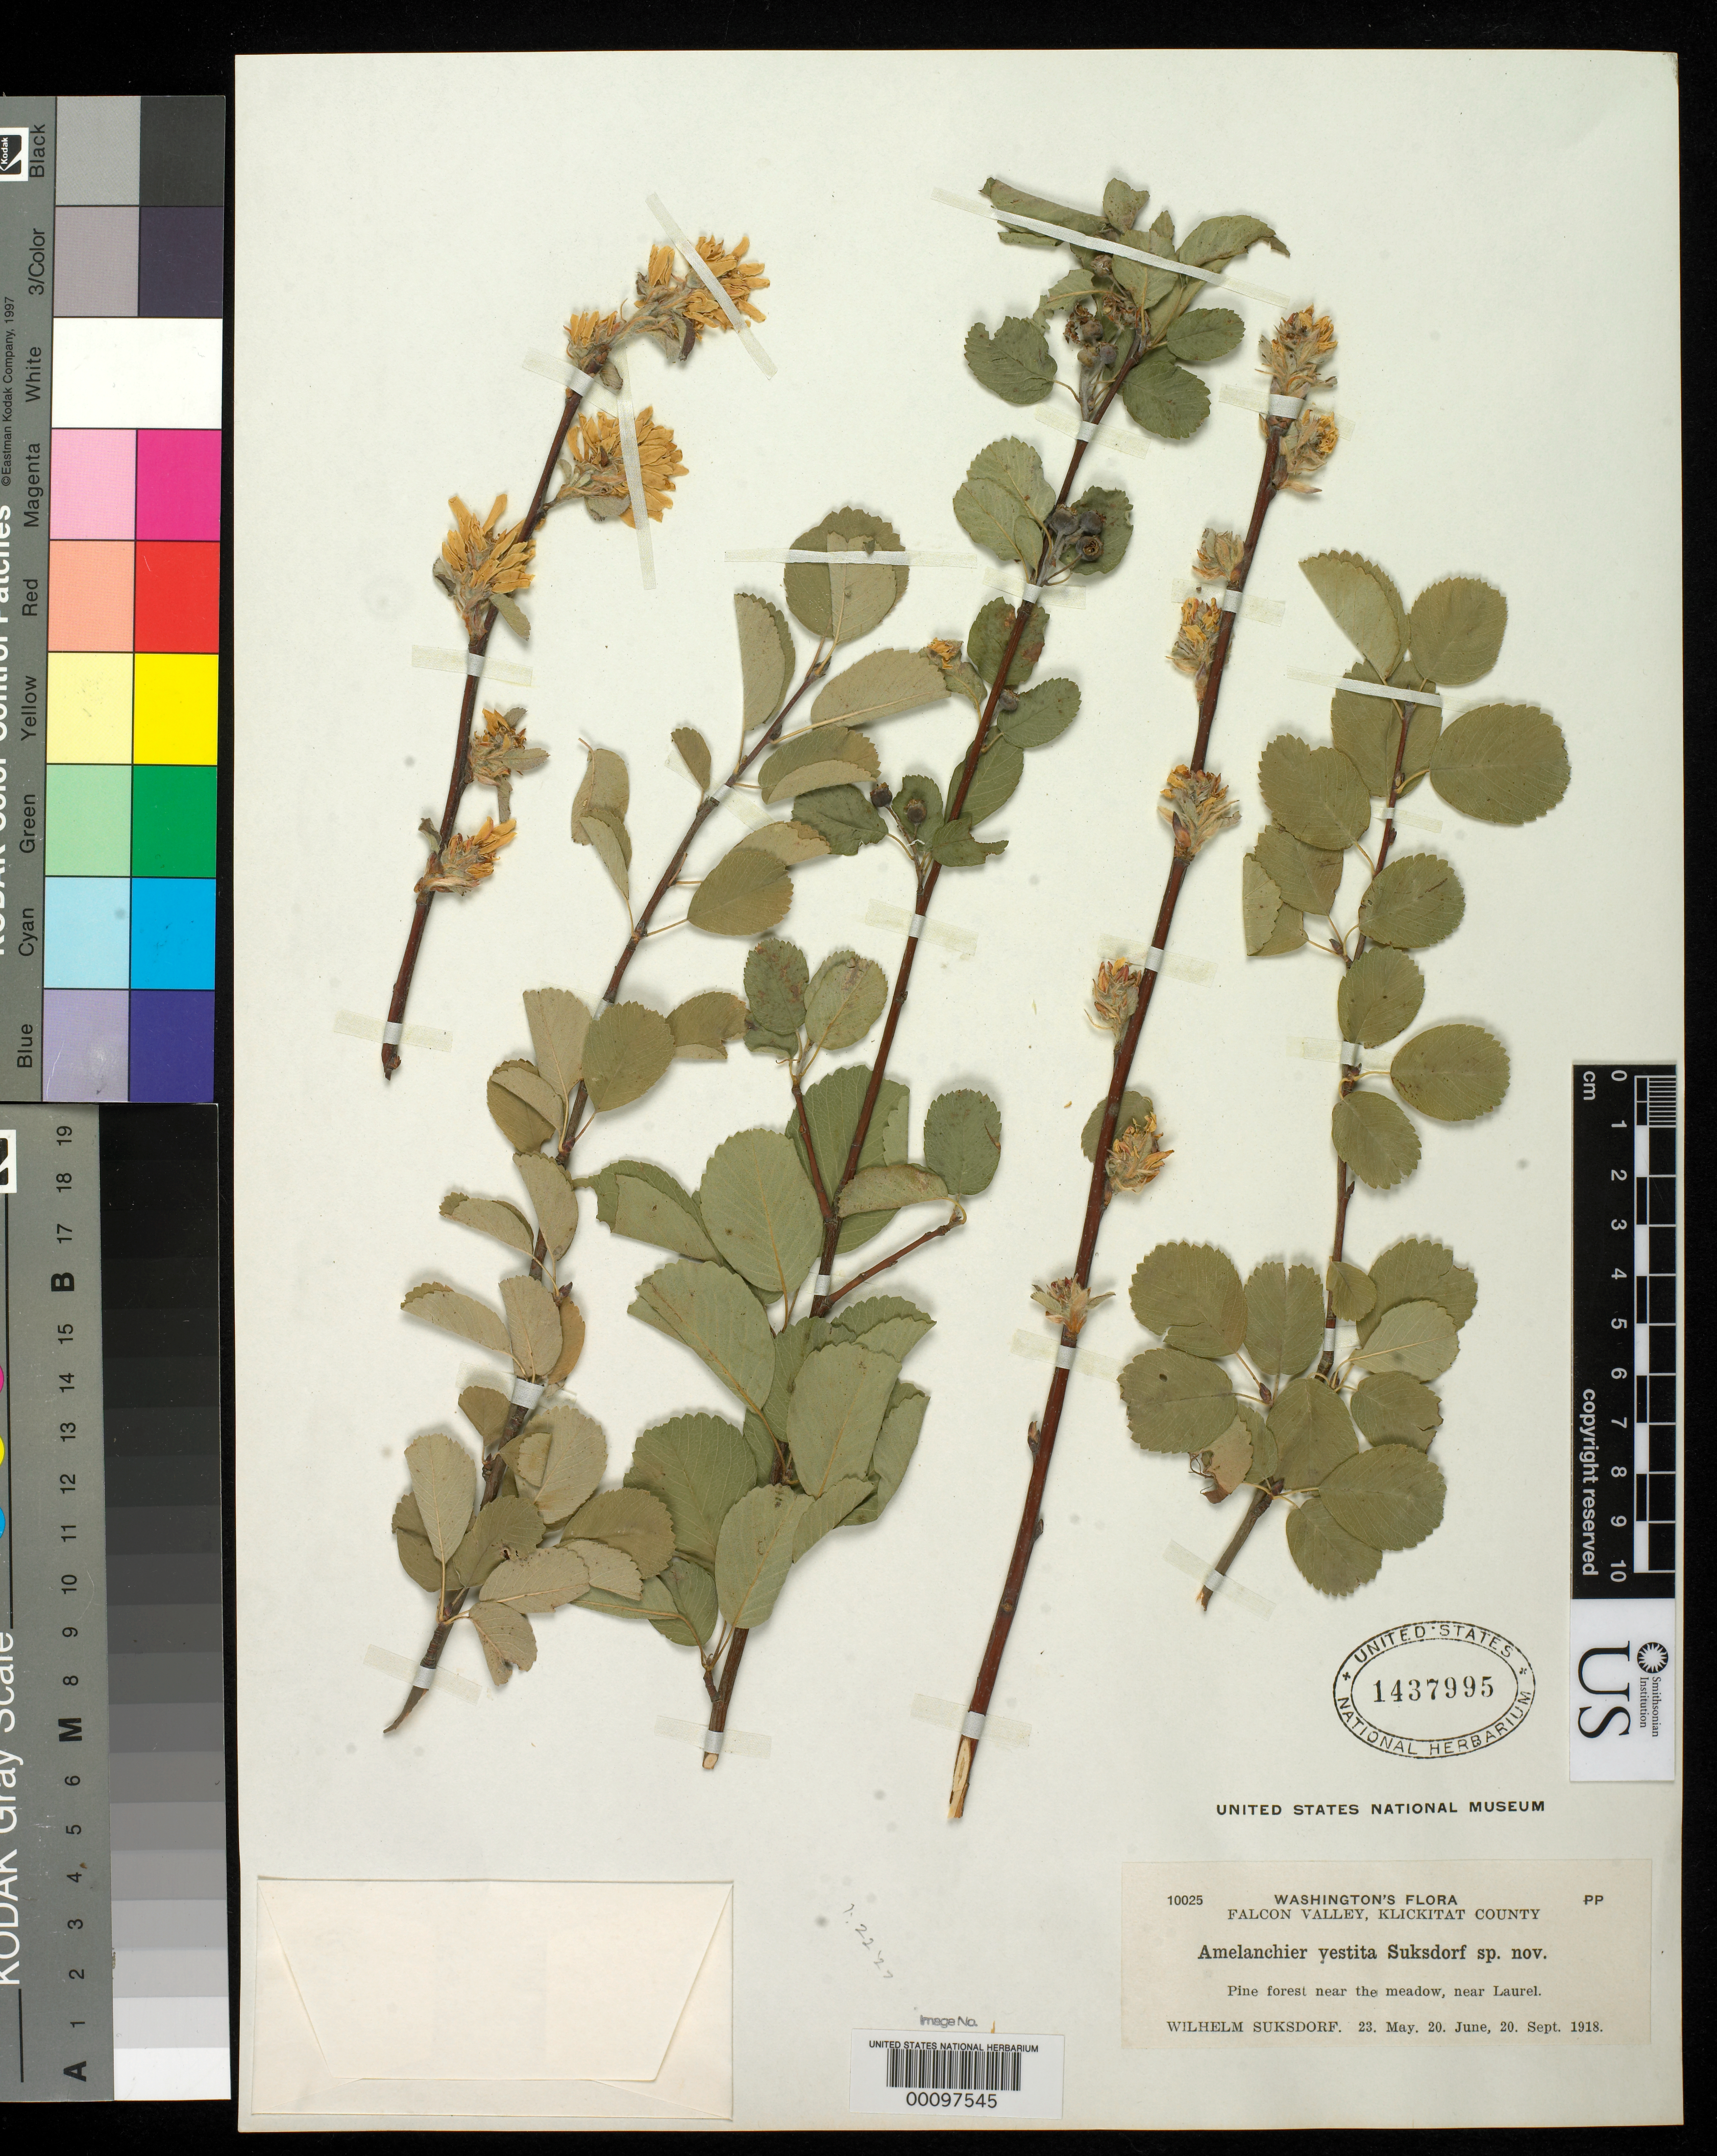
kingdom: Plantae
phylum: Tracheophyta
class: Magnoliopsida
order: Rosales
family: Rosaceae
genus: Amelanchier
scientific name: Amelanchier vestita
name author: Suksd.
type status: Isosyntype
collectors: W. N. Suksdorf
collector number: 10025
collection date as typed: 23 May 1918 to 20 Sep 1918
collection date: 1918-05-23/1918-09-20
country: United States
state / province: Washington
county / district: Klickitat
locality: Falcon Valley.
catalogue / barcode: US 1437995